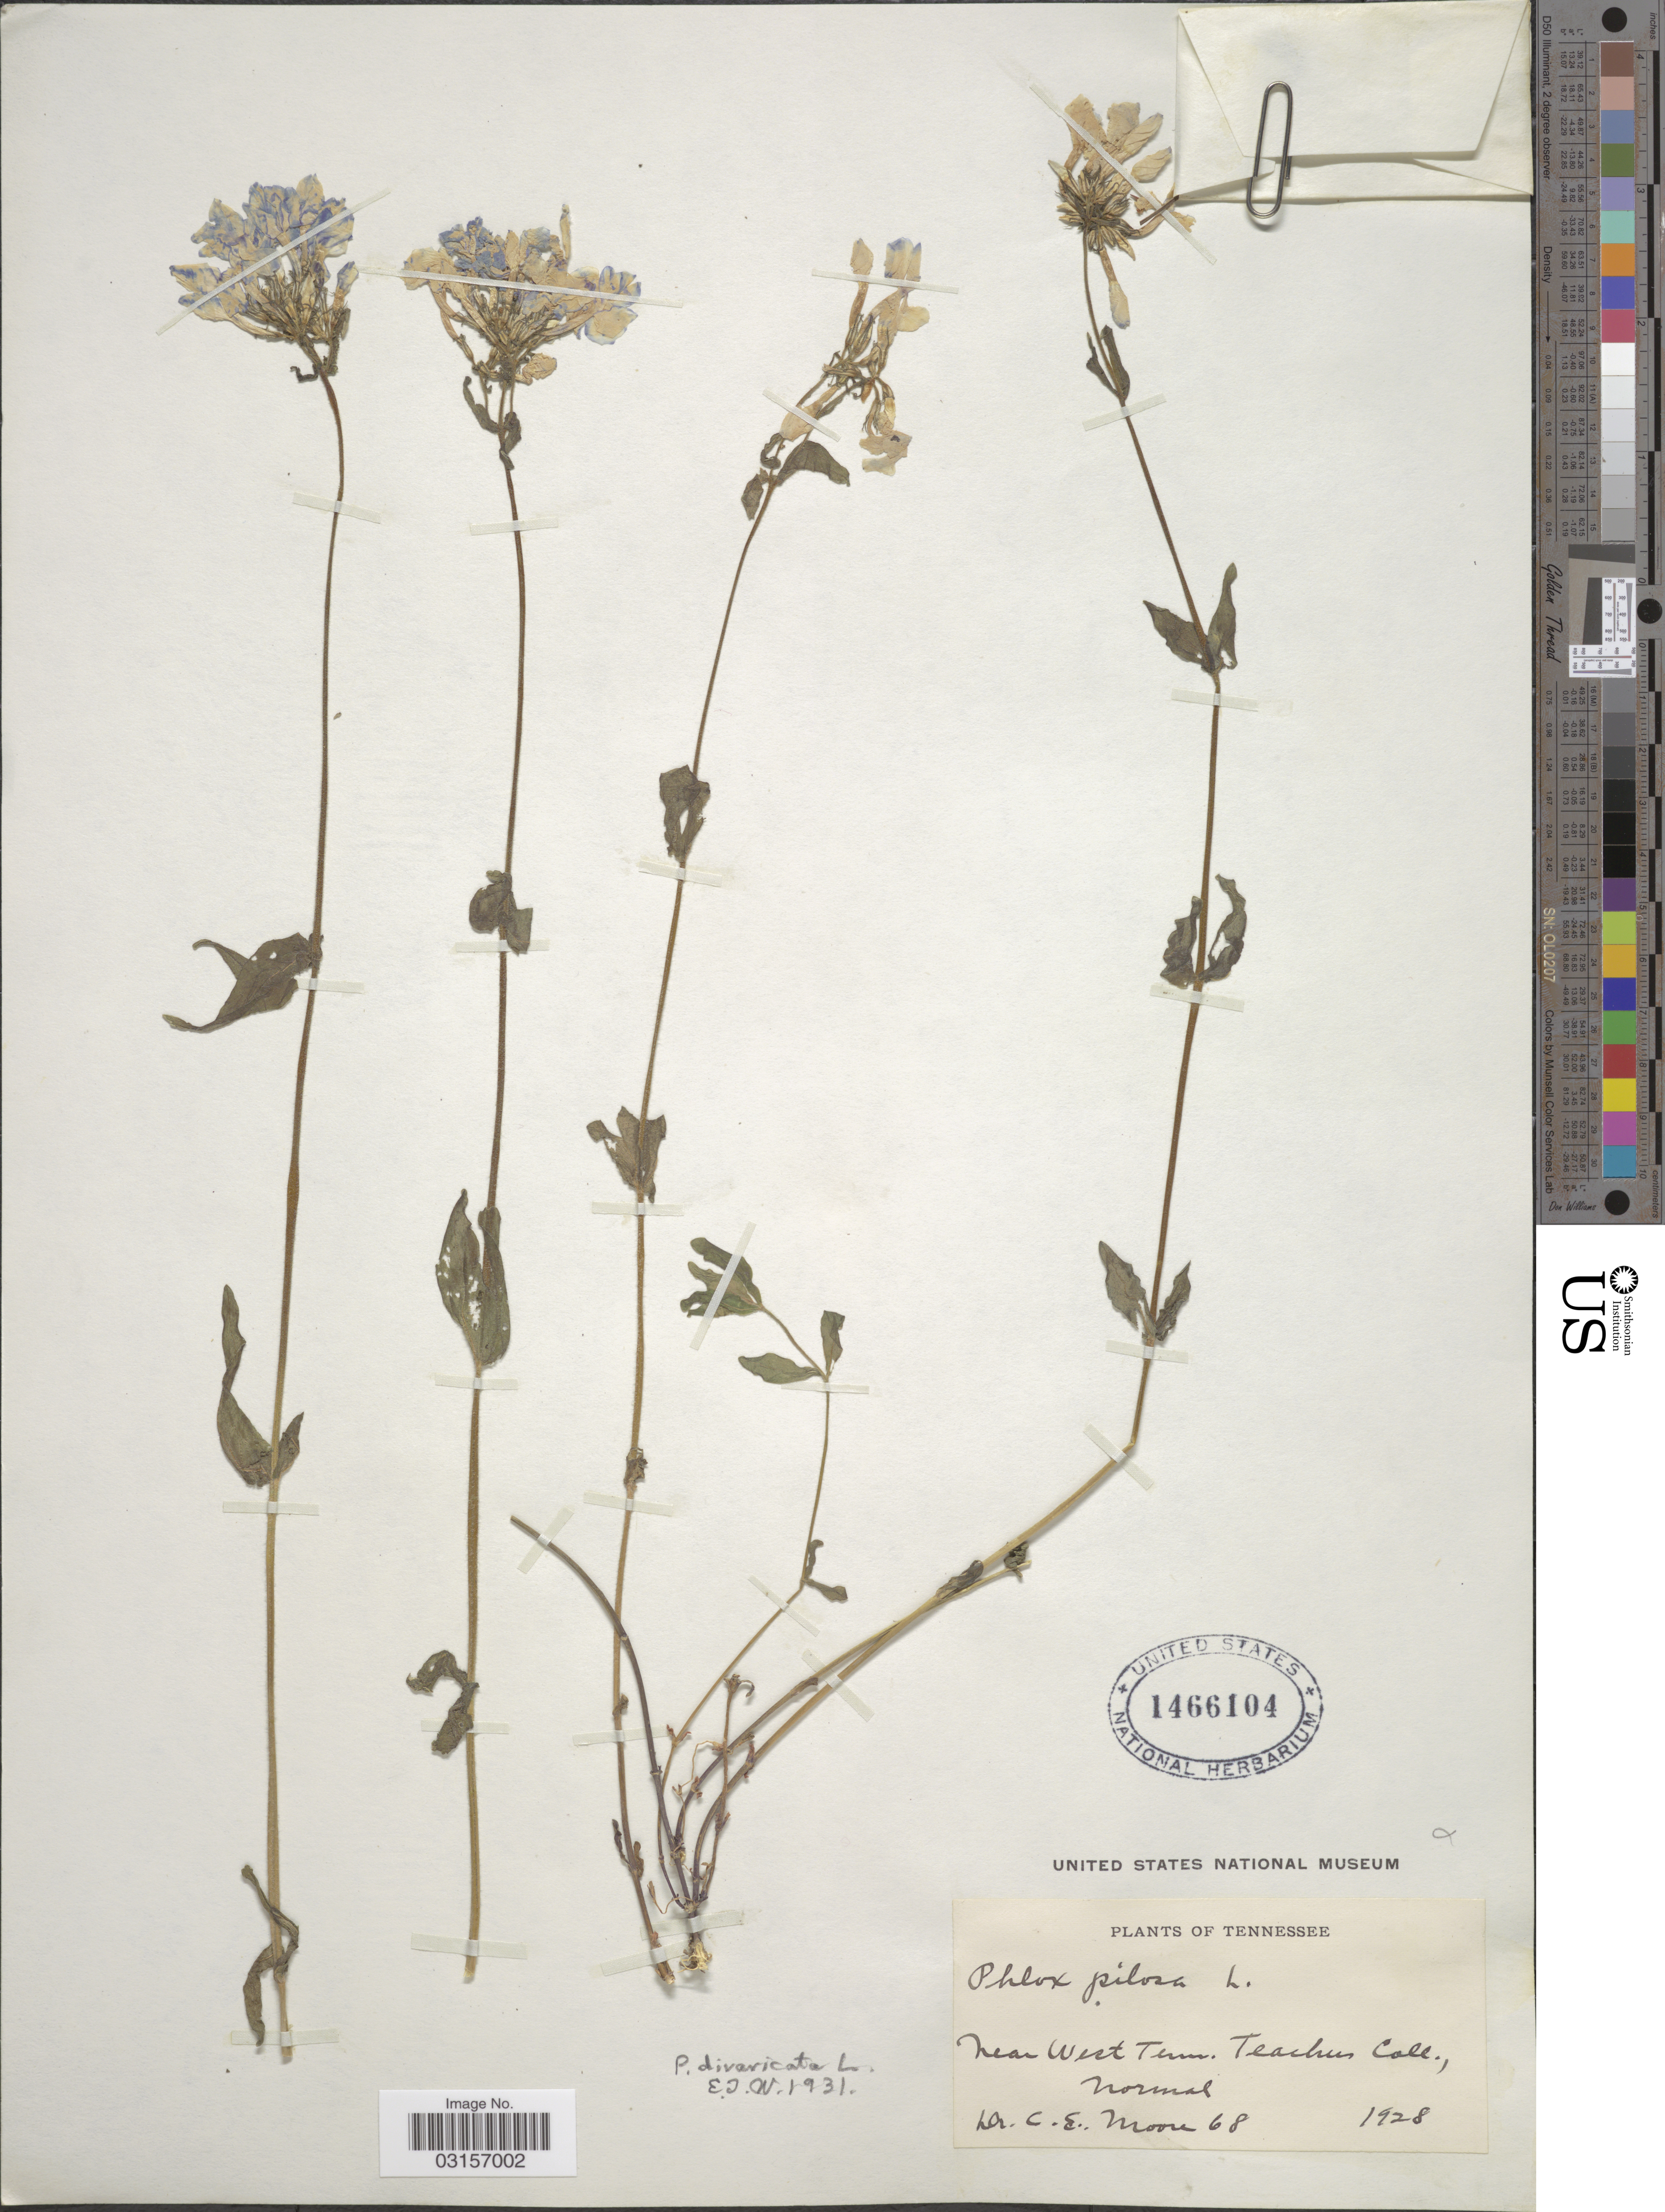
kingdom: Plantae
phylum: Tracheophyta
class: Magnoliopsida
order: Ericales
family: Polemoniaceae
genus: Phlox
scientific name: Phlox divaricata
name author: L.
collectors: C. Moore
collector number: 68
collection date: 1928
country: United States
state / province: Tennessee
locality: Near West Tenn. Teachers Coll., Normal.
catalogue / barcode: US 1466104